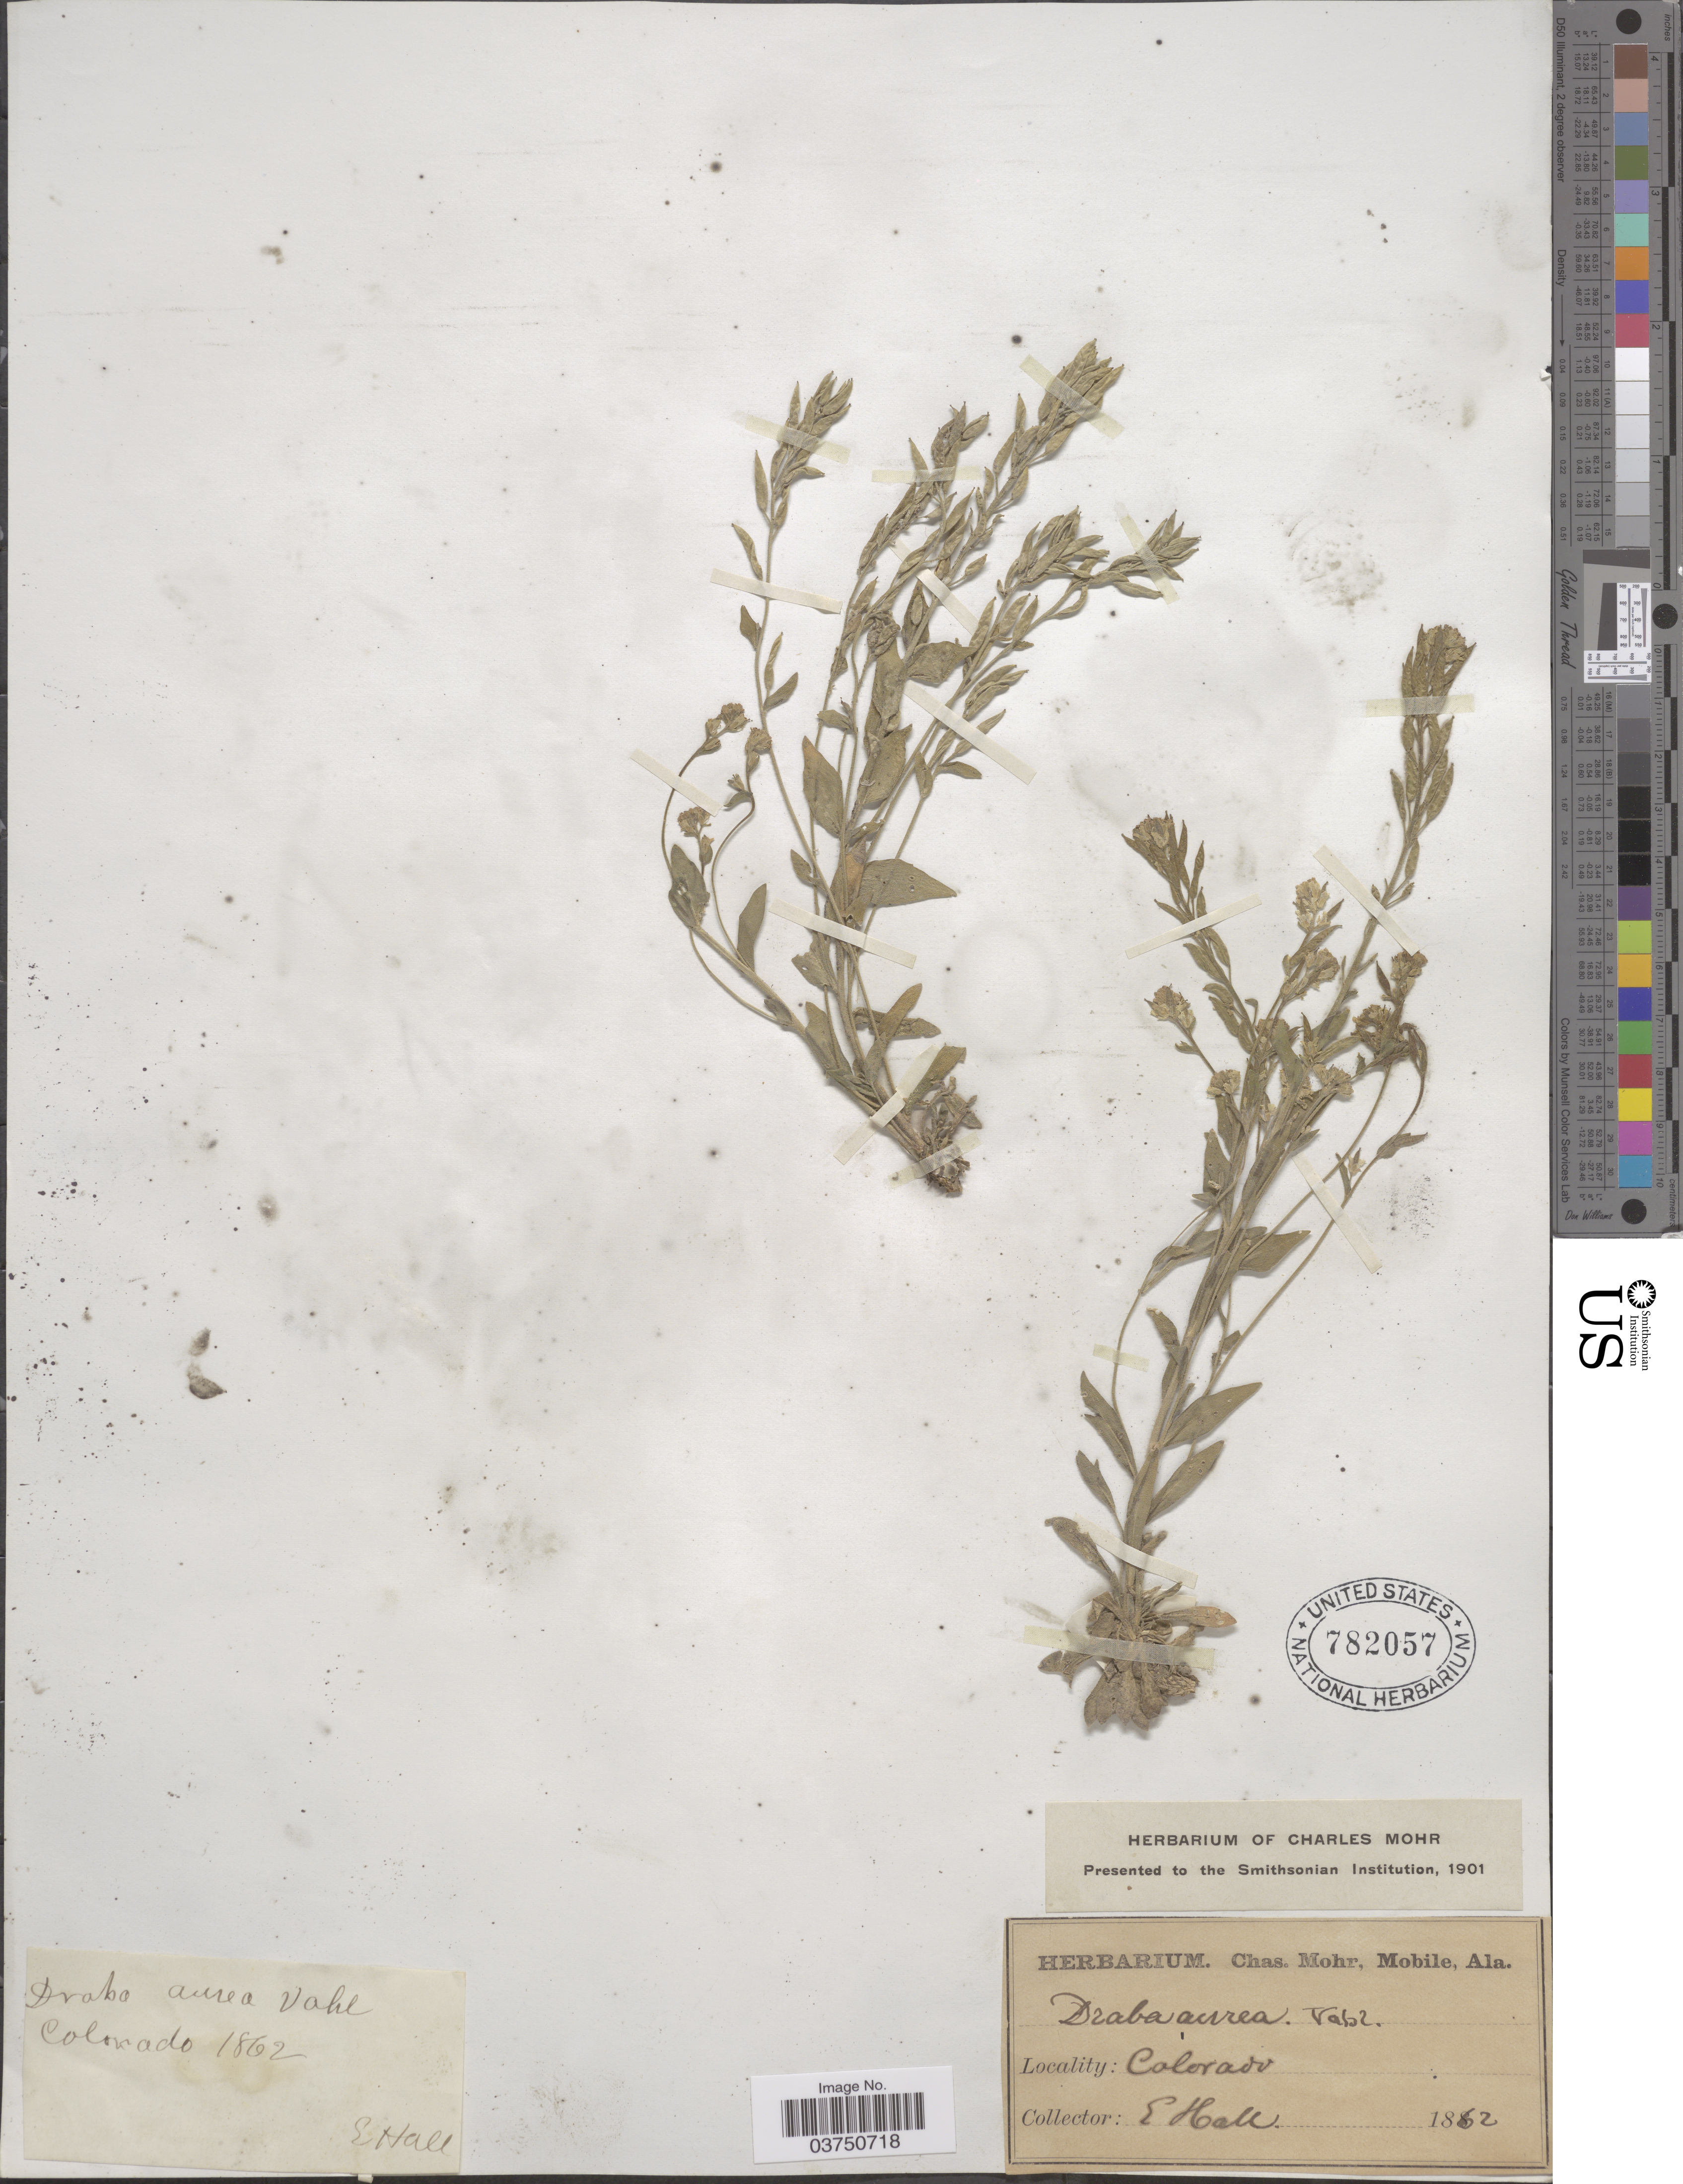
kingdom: Plantae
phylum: Tracheophyta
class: Magnoliopsida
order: Brassicales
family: Brassicaceae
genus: Draba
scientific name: Draba aurea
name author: Vahl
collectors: E. Hall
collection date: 1862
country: United States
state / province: Colorado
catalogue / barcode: US 782057